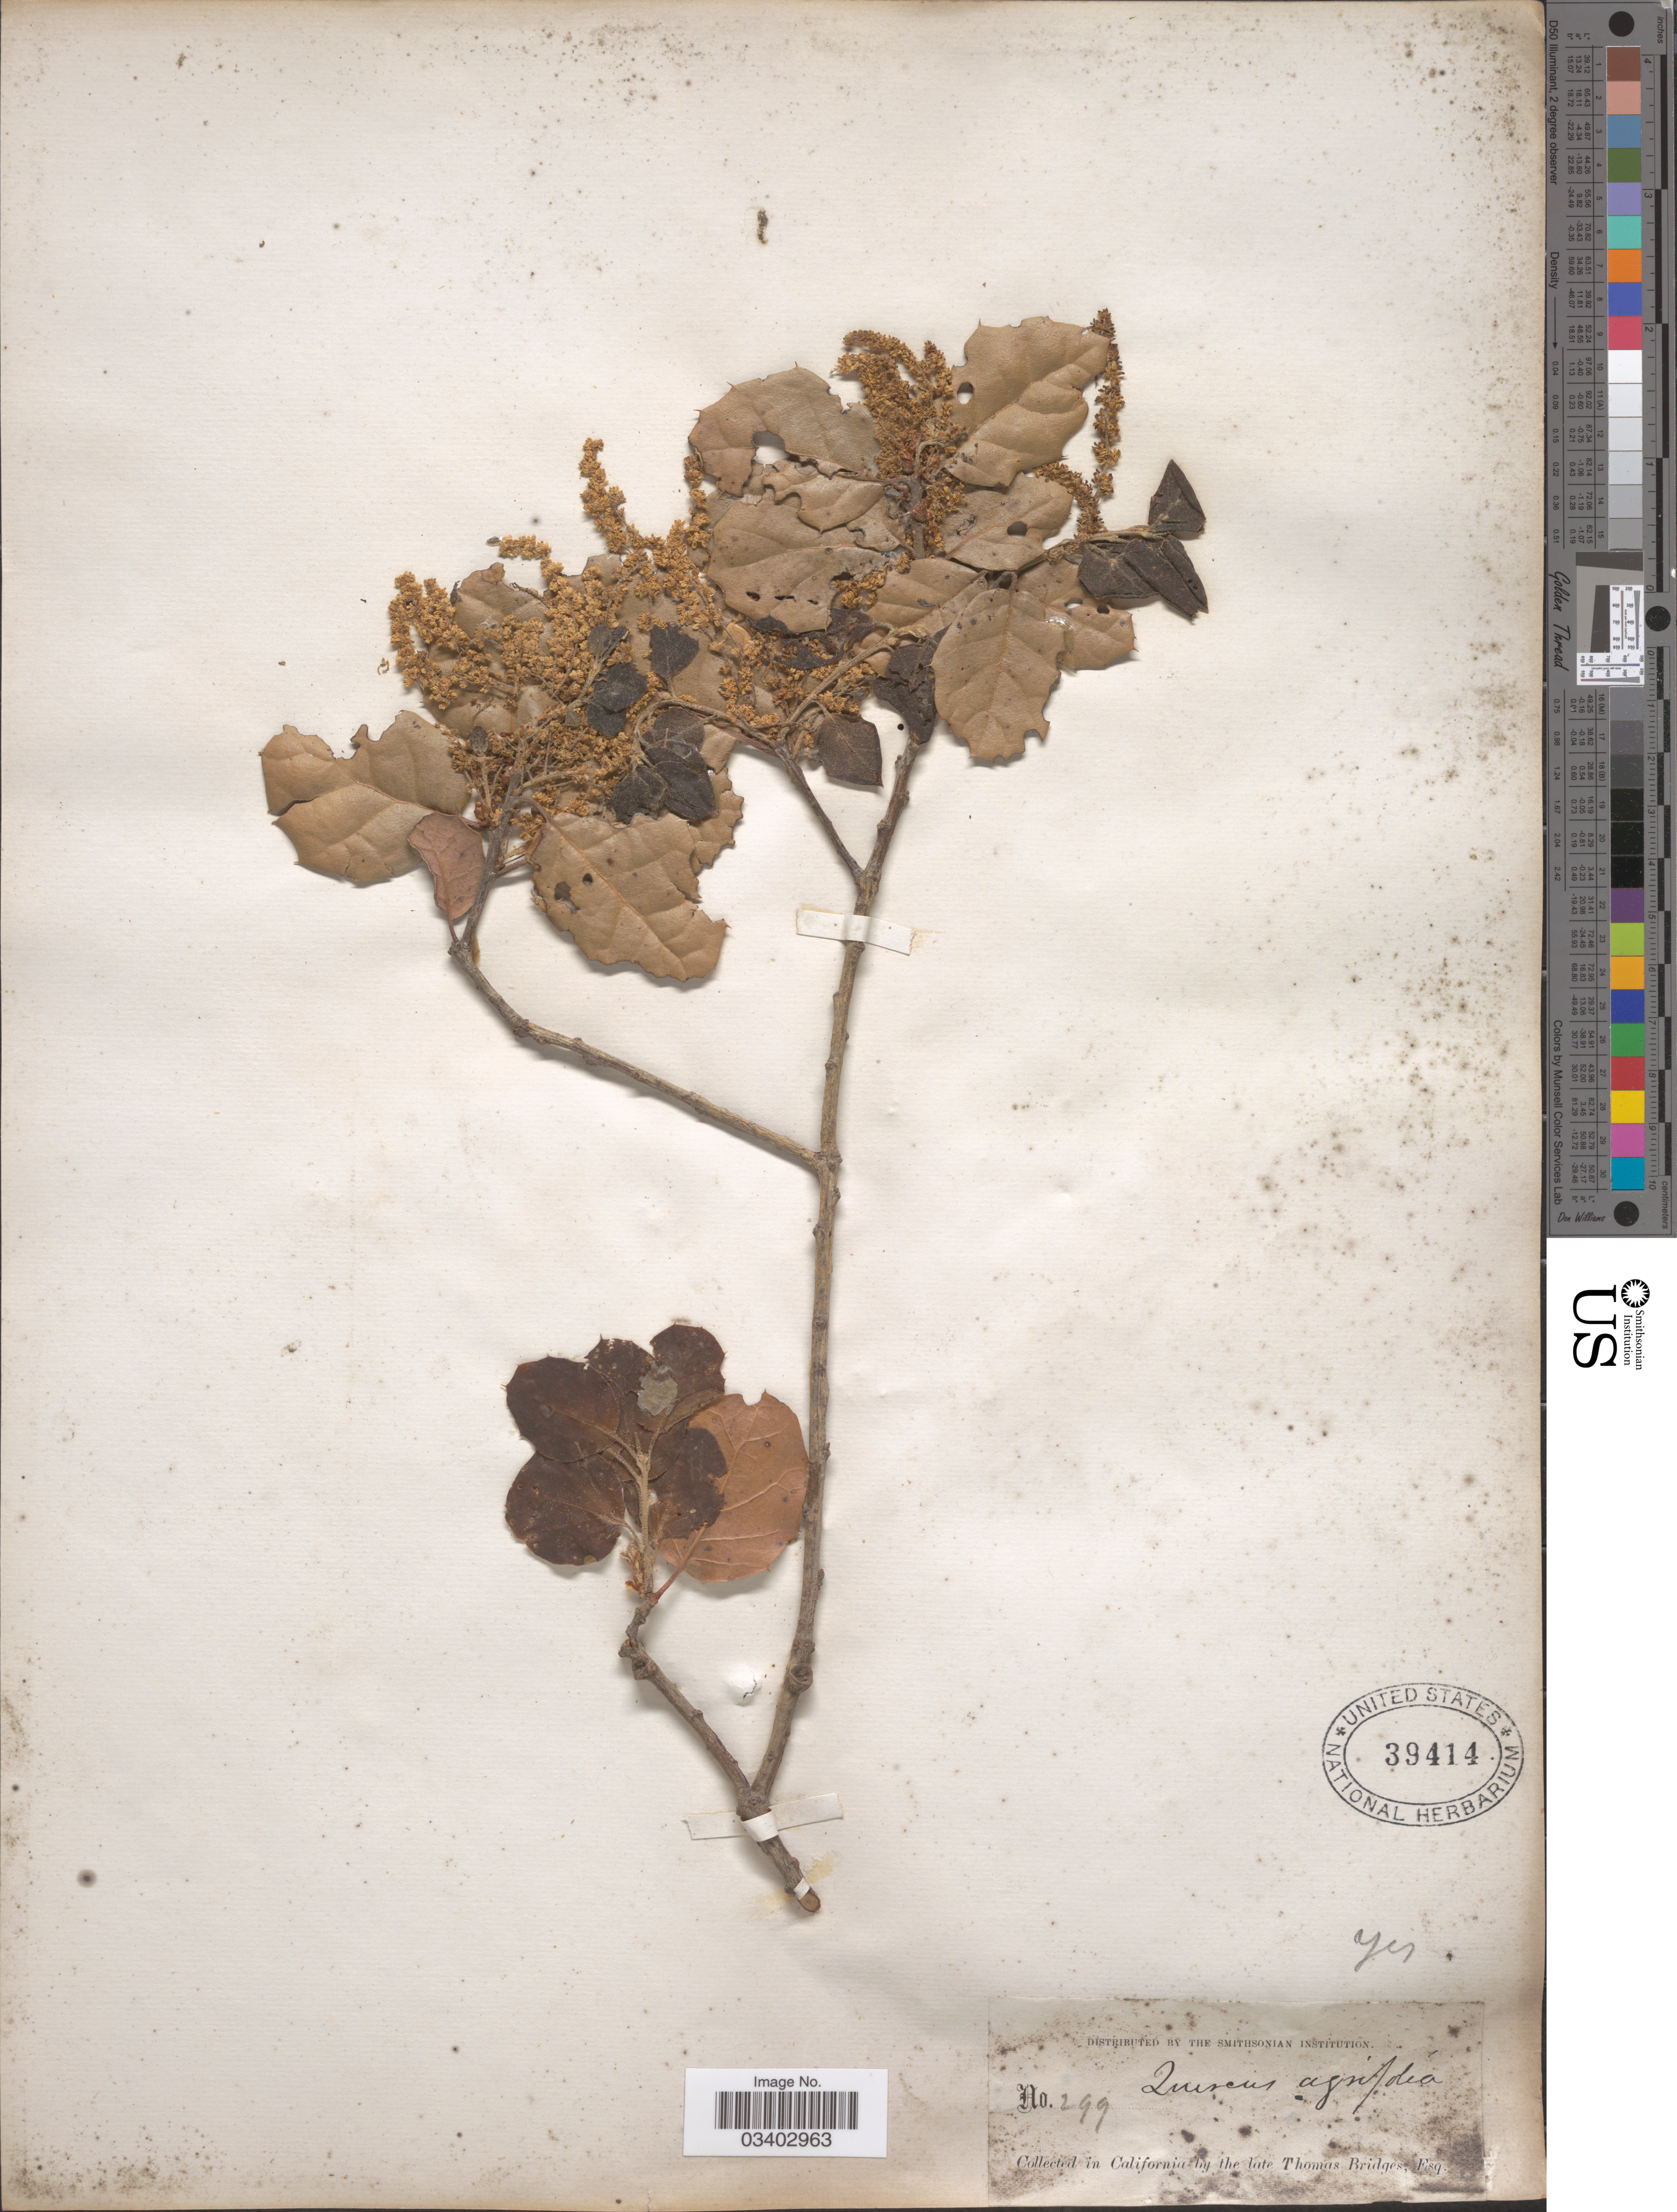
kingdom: Plantae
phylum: Tracheophyta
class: Magnoliopsida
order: Fagales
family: Fagaceae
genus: Quercus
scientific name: Quercus agrifolia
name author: Née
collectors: T. Bridges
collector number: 299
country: United States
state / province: California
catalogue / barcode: US 39414